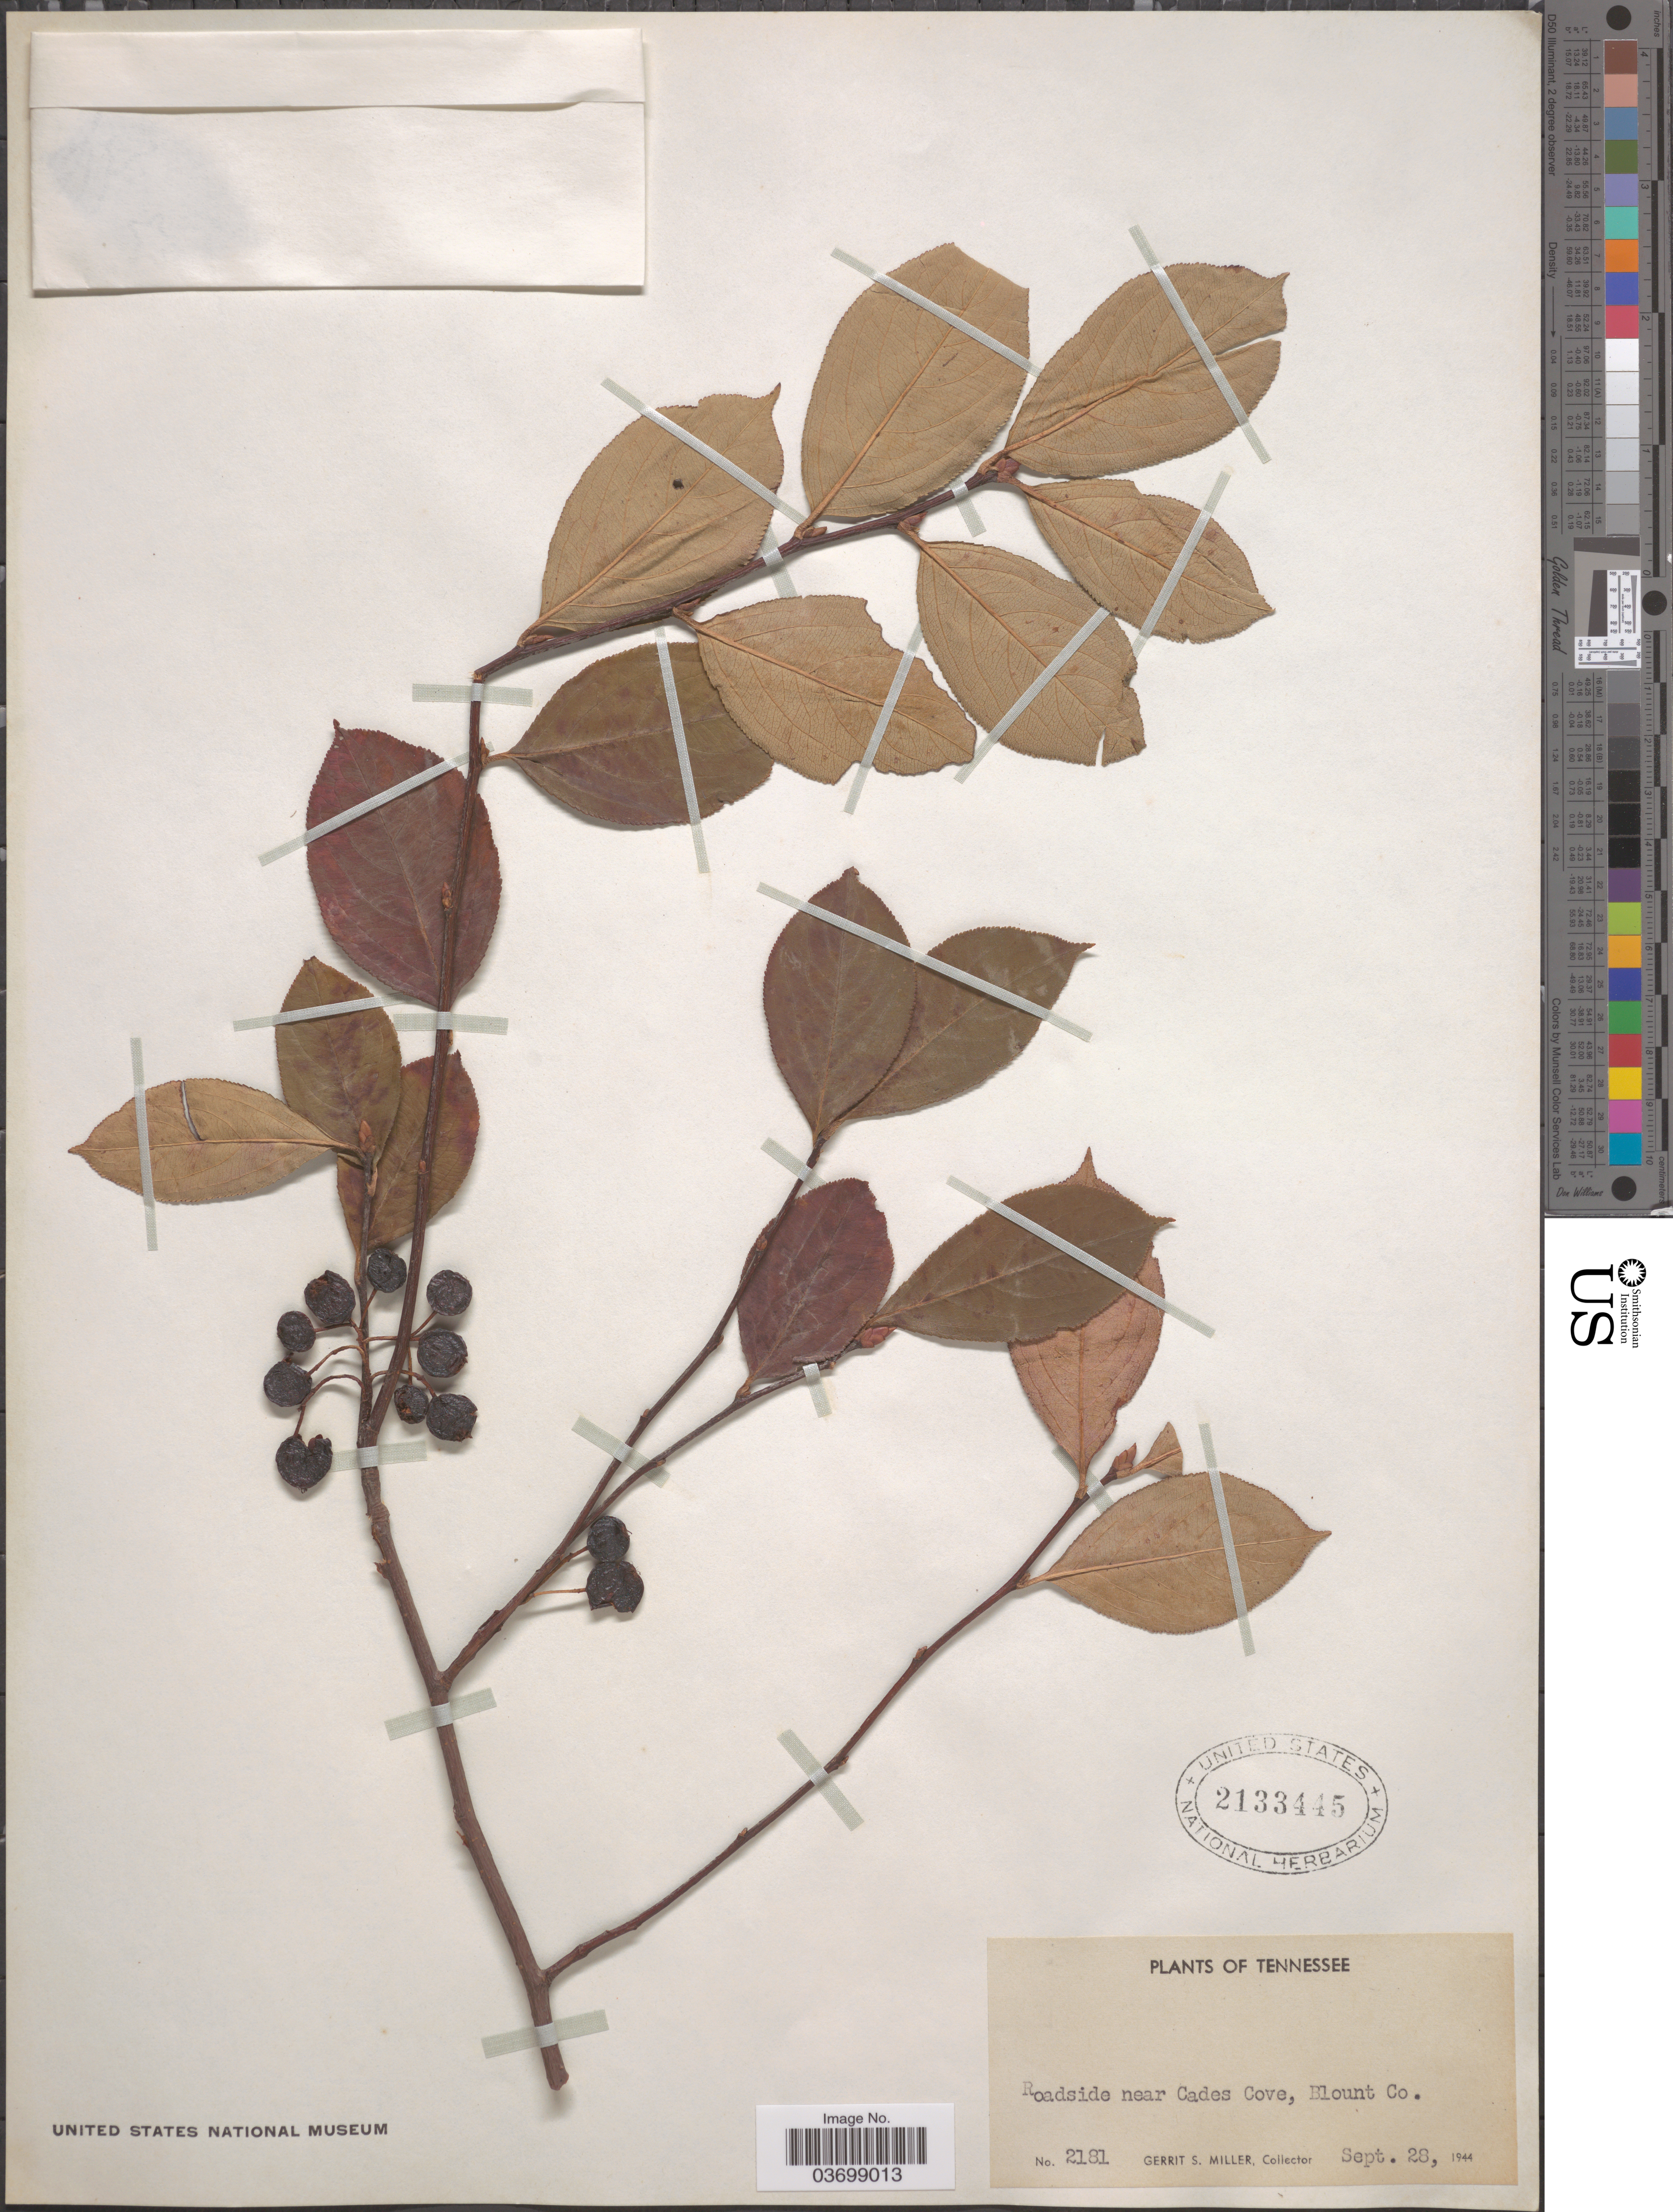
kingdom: Plantae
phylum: Tracheophyta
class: Magnoliopsida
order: Rosales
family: Rosaceae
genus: Aronia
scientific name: Aronia sp.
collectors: G. S. Miller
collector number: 2181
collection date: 1944-09-28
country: United States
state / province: Tennessee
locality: Roadside near Cades Cove, Blount Co.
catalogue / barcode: US 2133445